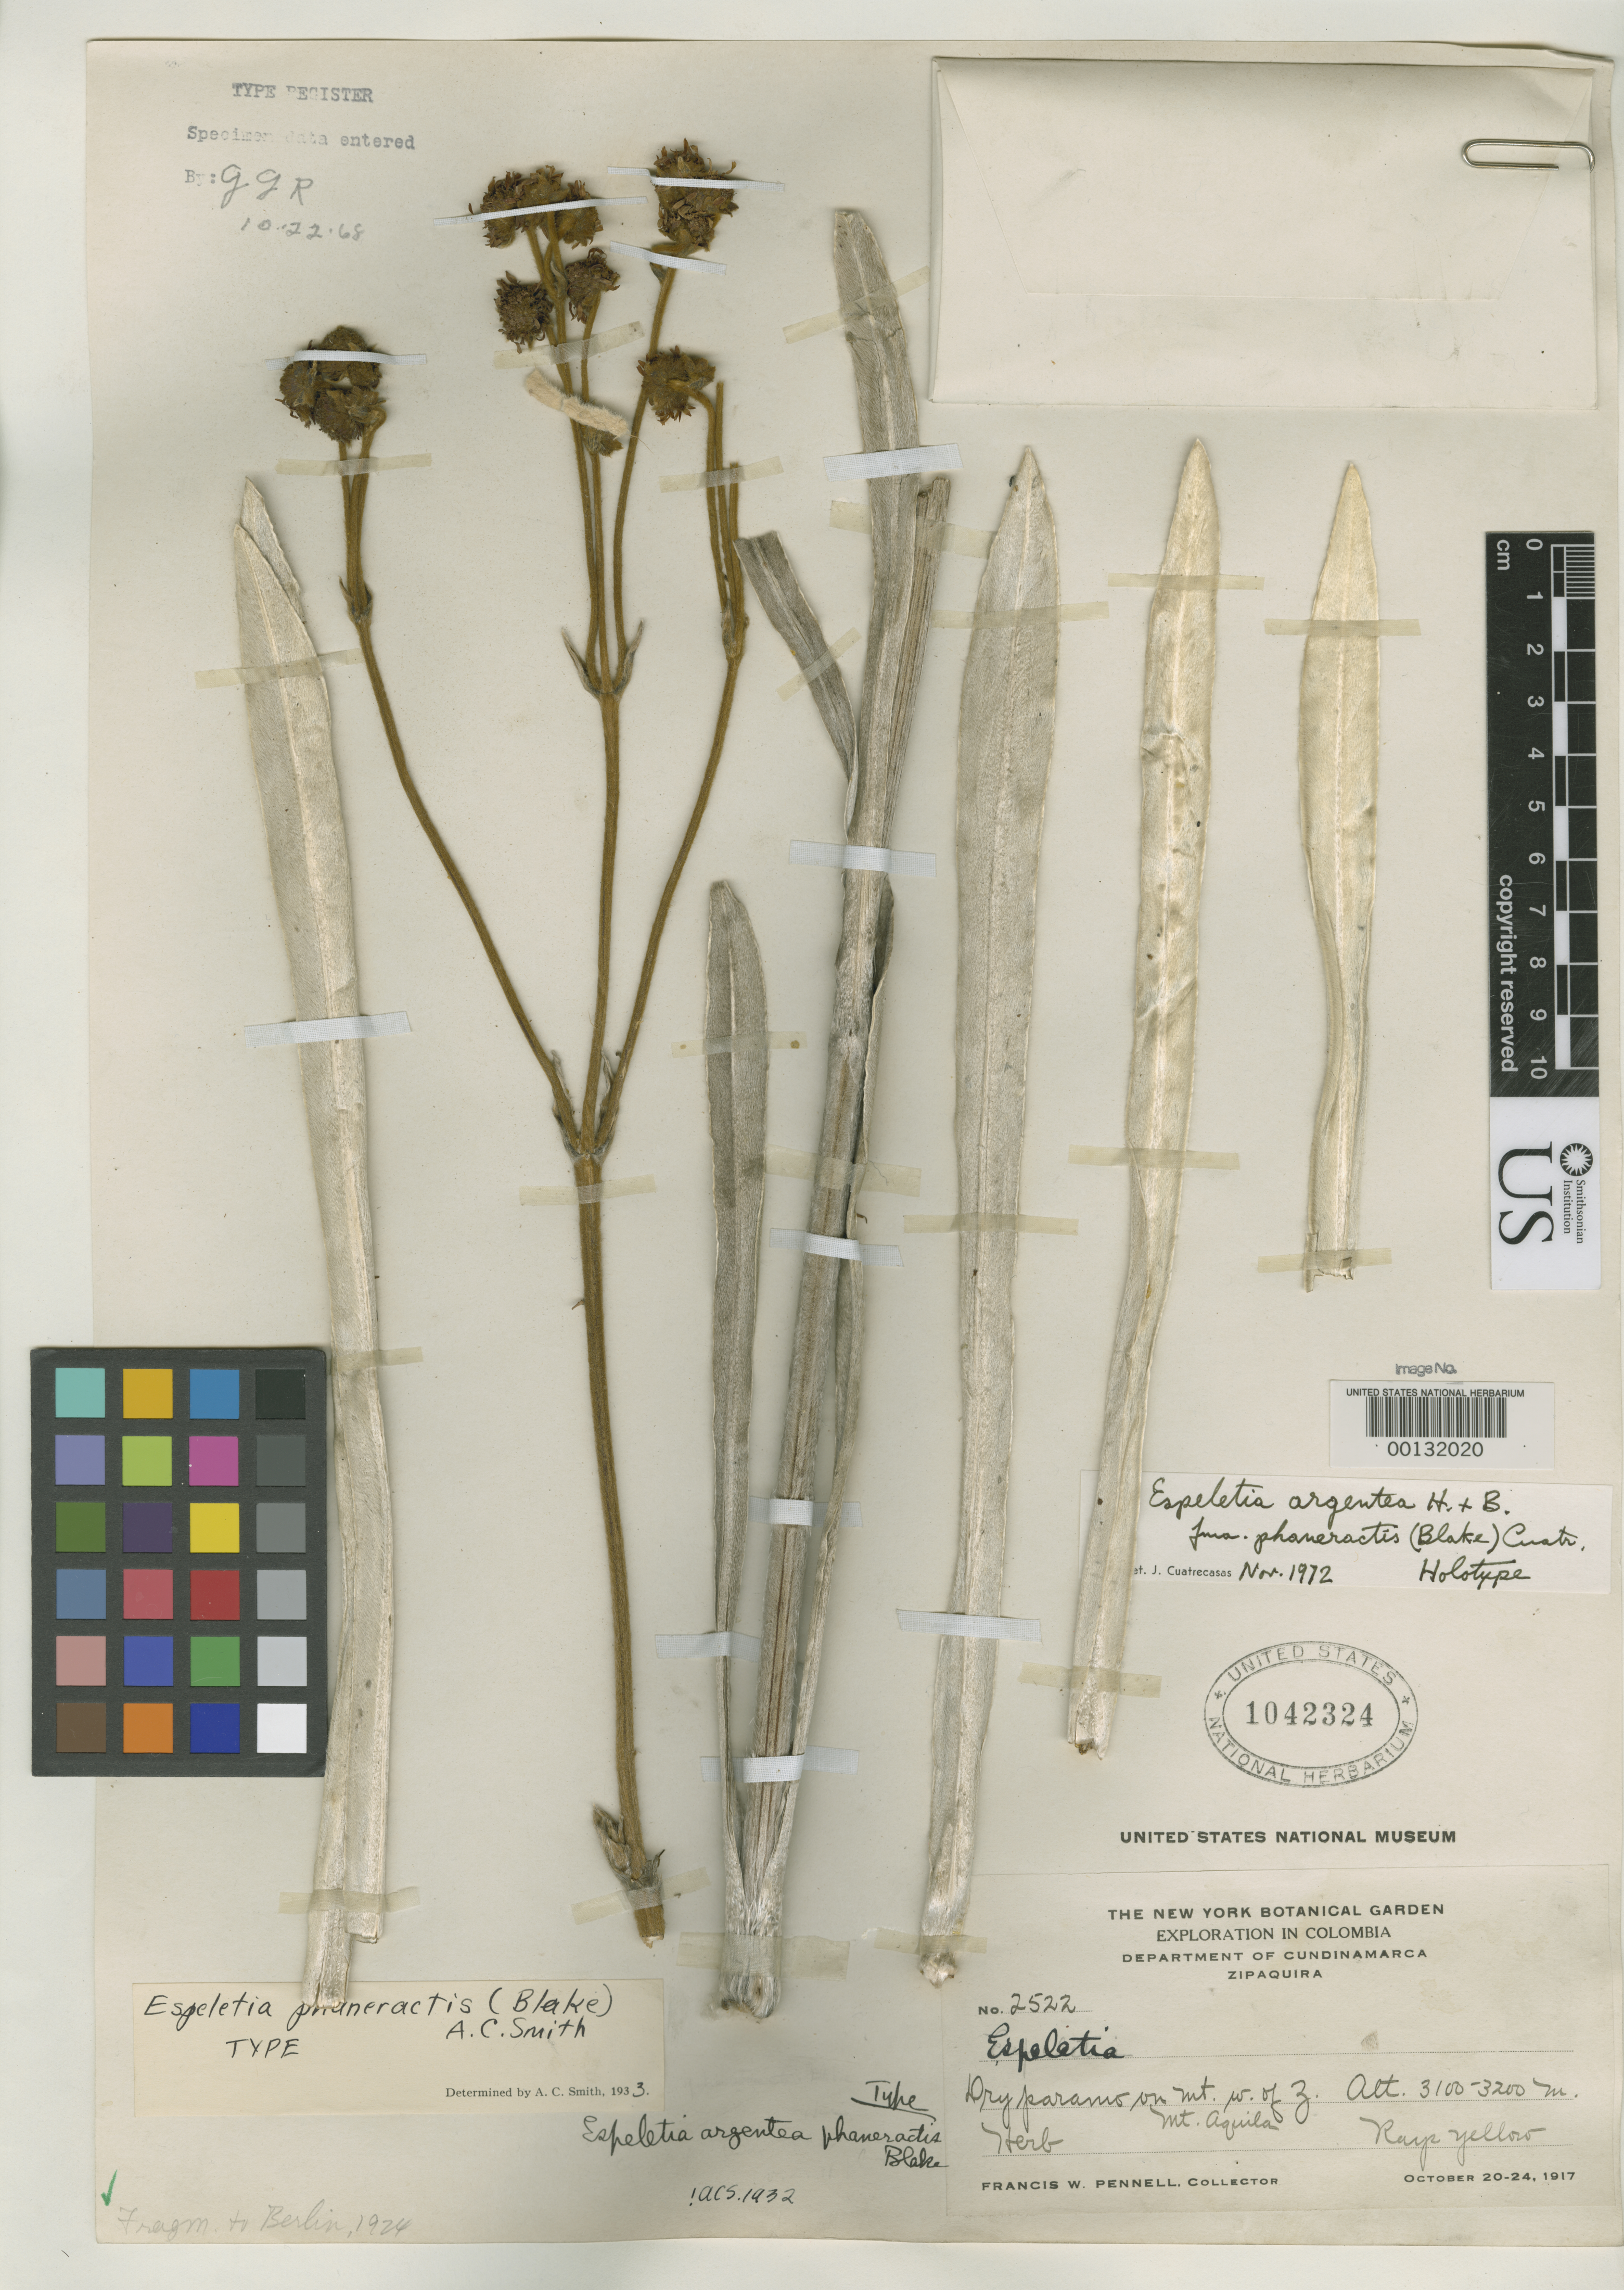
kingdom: Plantae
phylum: Tracheophyta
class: Magnoliopsida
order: Asterales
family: Asteraceae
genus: Espeletia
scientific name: Espeletia argentea subsp. phaneractis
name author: S.F. Blake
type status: Holotype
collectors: F. W. Pennell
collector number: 2522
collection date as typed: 20 Oct 1917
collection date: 1917-10-20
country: Colombia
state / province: Cundinamarca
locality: W of Zipaquira.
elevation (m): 3100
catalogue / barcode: US 1042324